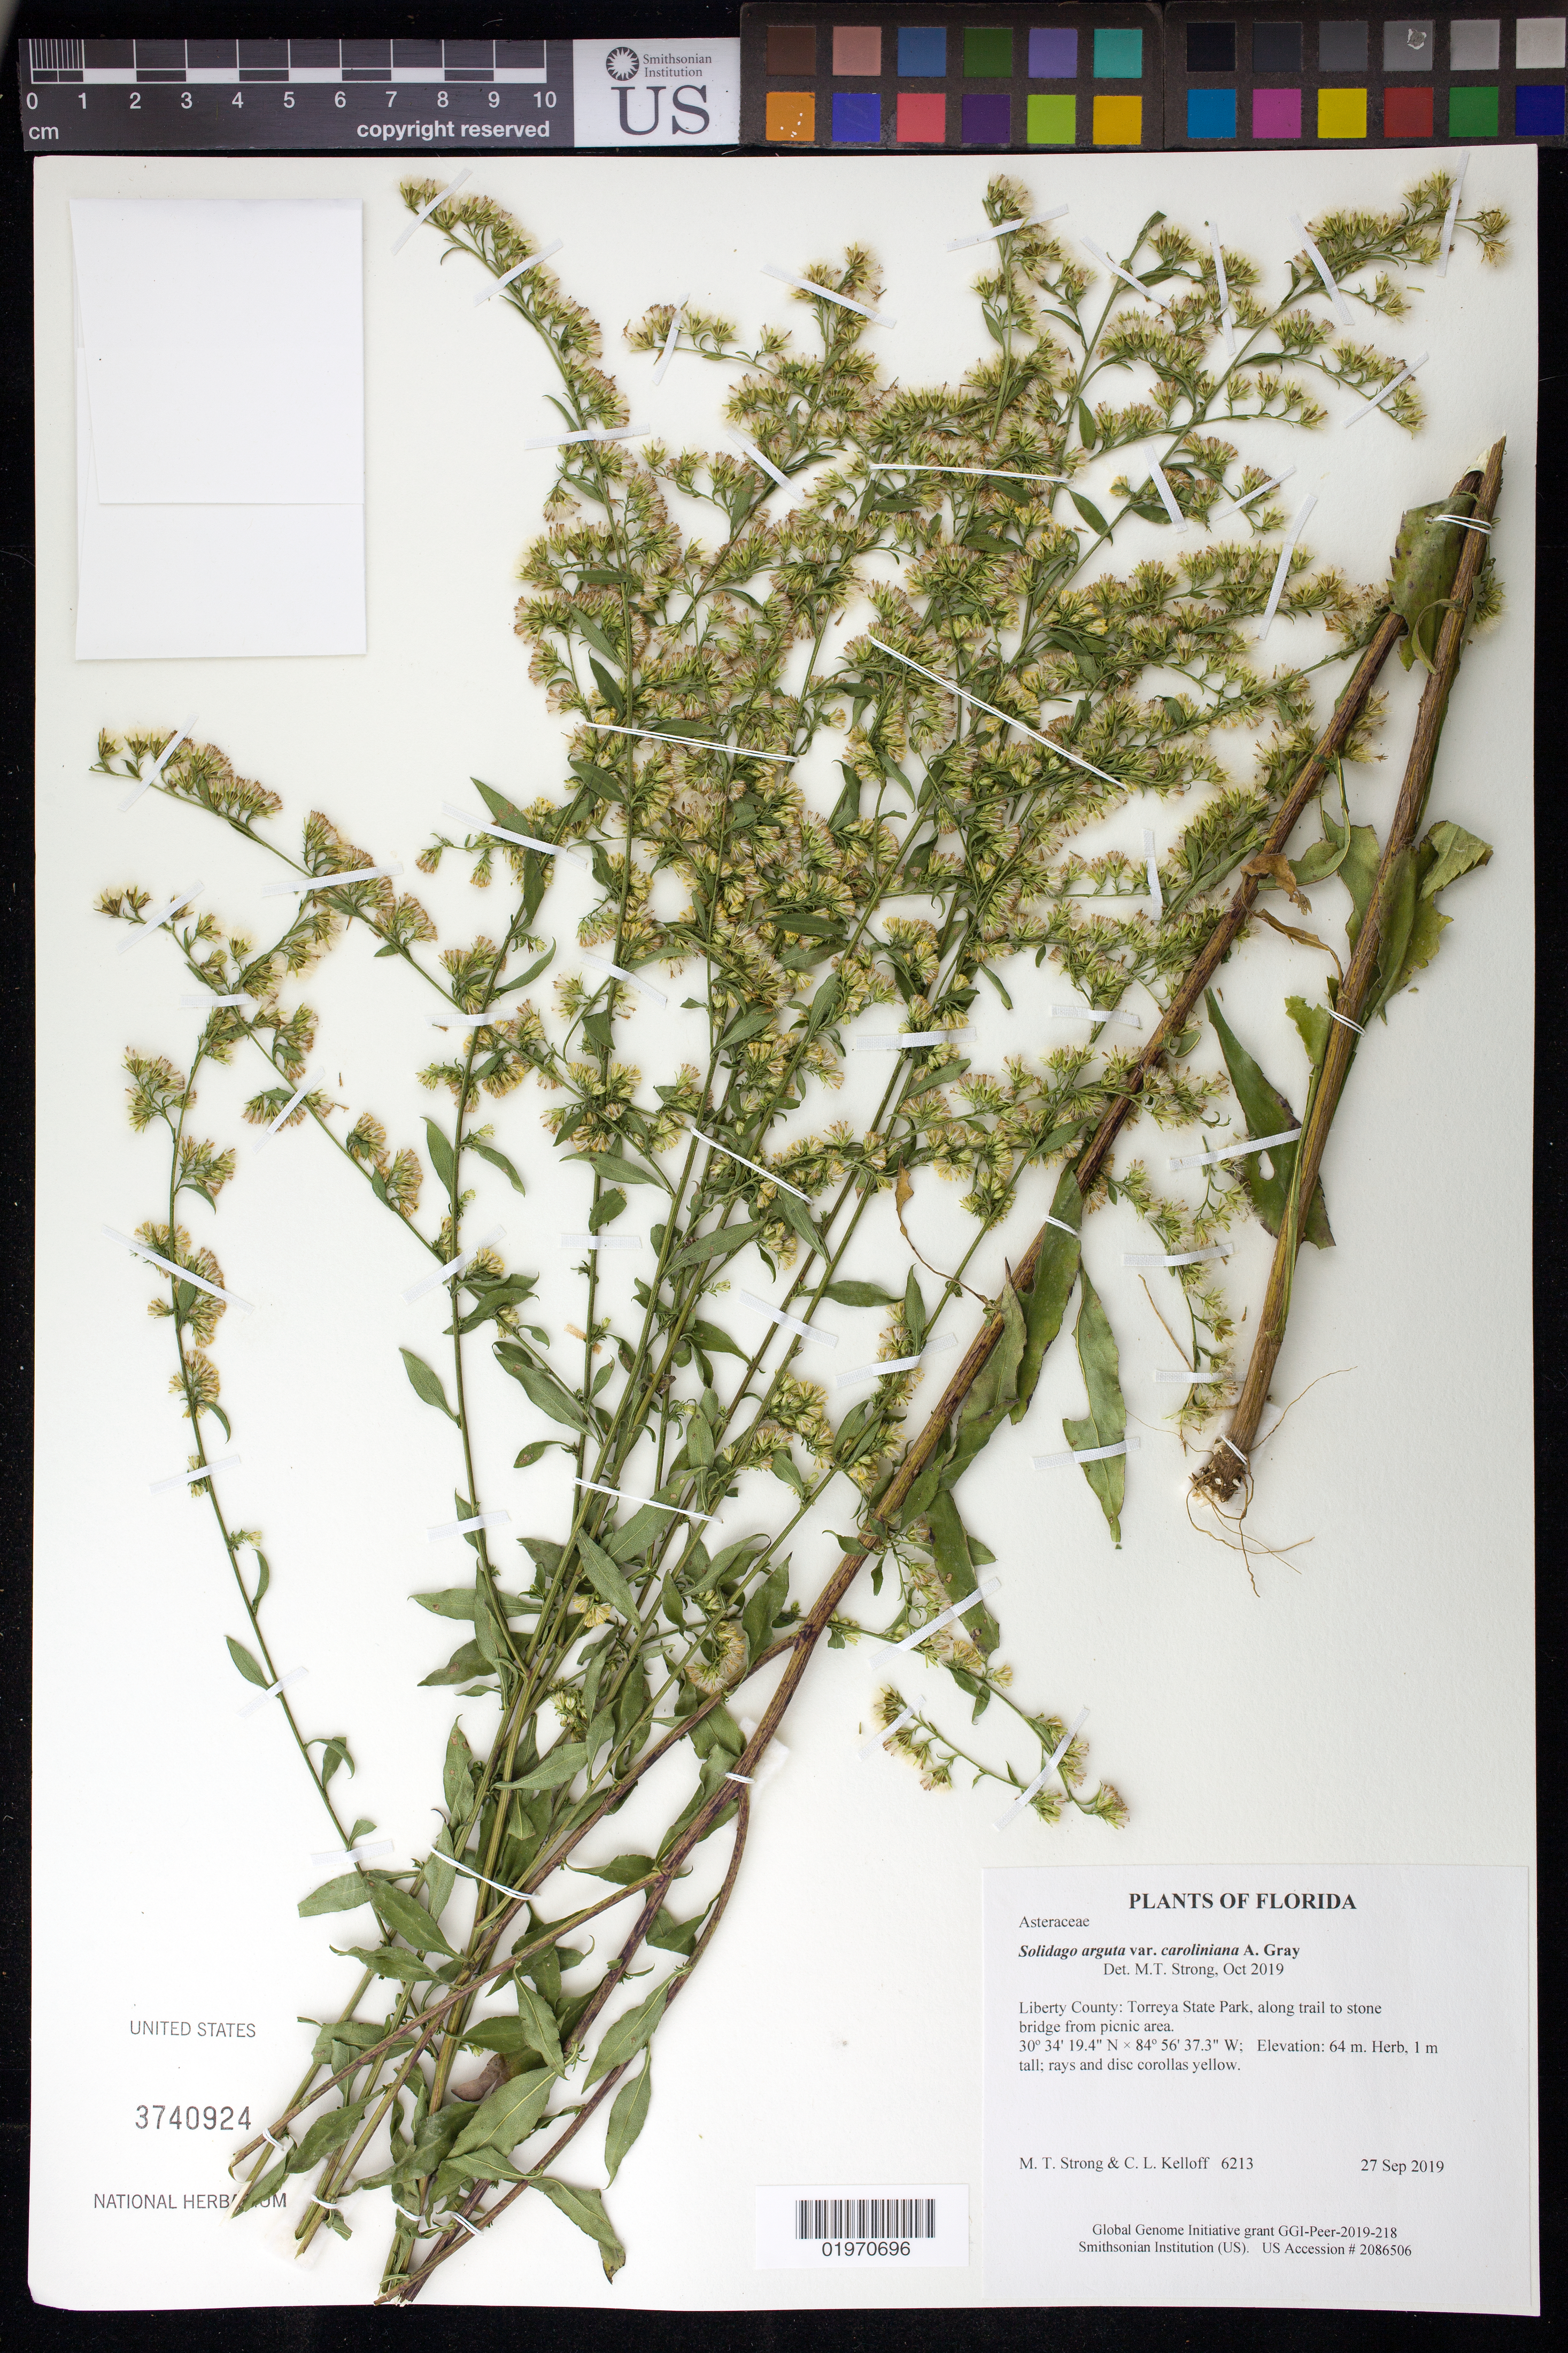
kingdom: Plantae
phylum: Tracheophyta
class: Magnoliopsida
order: Asterales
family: Asteraceae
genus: Solidago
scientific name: Solidago arguta var. caroliniana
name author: A. Gray & et al.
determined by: Strong, Mark T., (BOT), Smithsonian Institution - National Museum of Natural History (UNITED STATES)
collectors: M. T. Strong & C. L. Kelloff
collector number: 6213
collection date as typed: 27 Sep 2019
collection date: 2019-09-27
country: United States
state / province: Florida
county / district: Liberty County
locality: Torreya State Park, along trail to stone bridge from picnic area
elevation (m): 64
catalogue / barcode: US 3740924